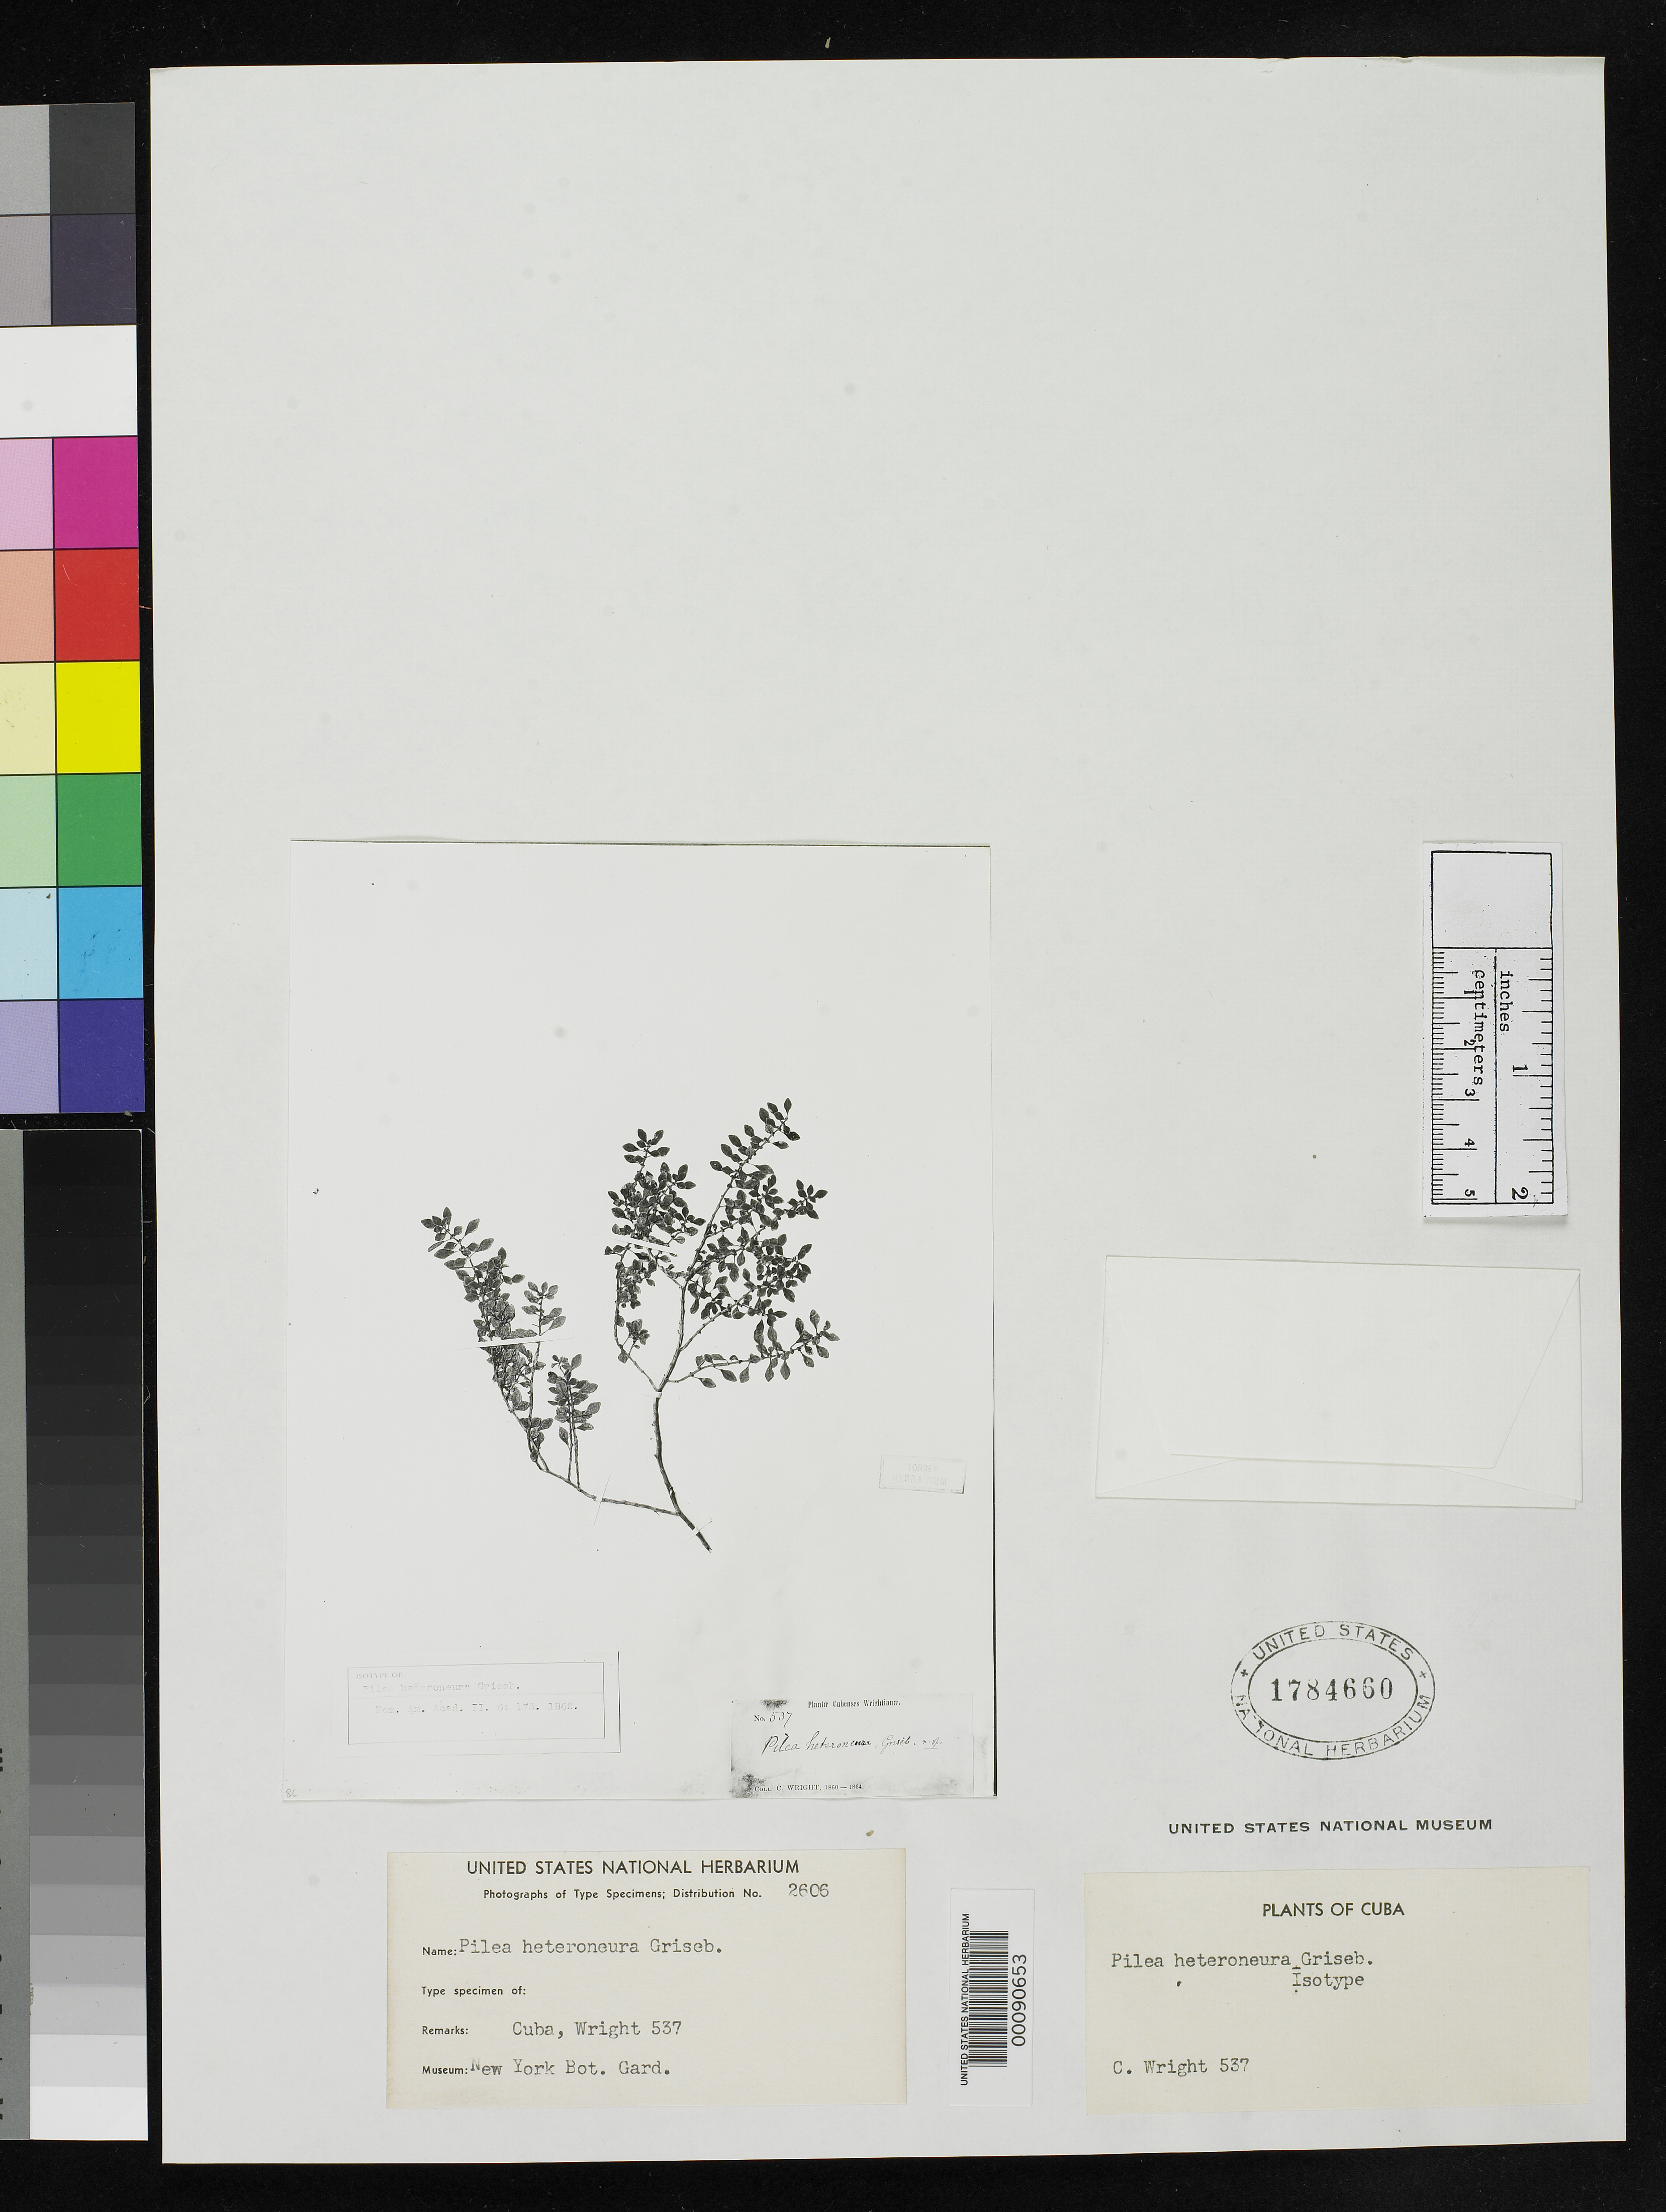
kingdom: Plantae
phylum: Tracheophyta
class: Magnoliopsida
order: Rosales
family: Urticaceae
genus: Pilea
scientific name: Pilea heteronema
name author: Griseb.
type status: Isotype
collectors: C. Wright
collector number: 537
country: Cuba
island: Greater Antilles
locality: Monte Verde.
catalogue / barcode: US 1784660